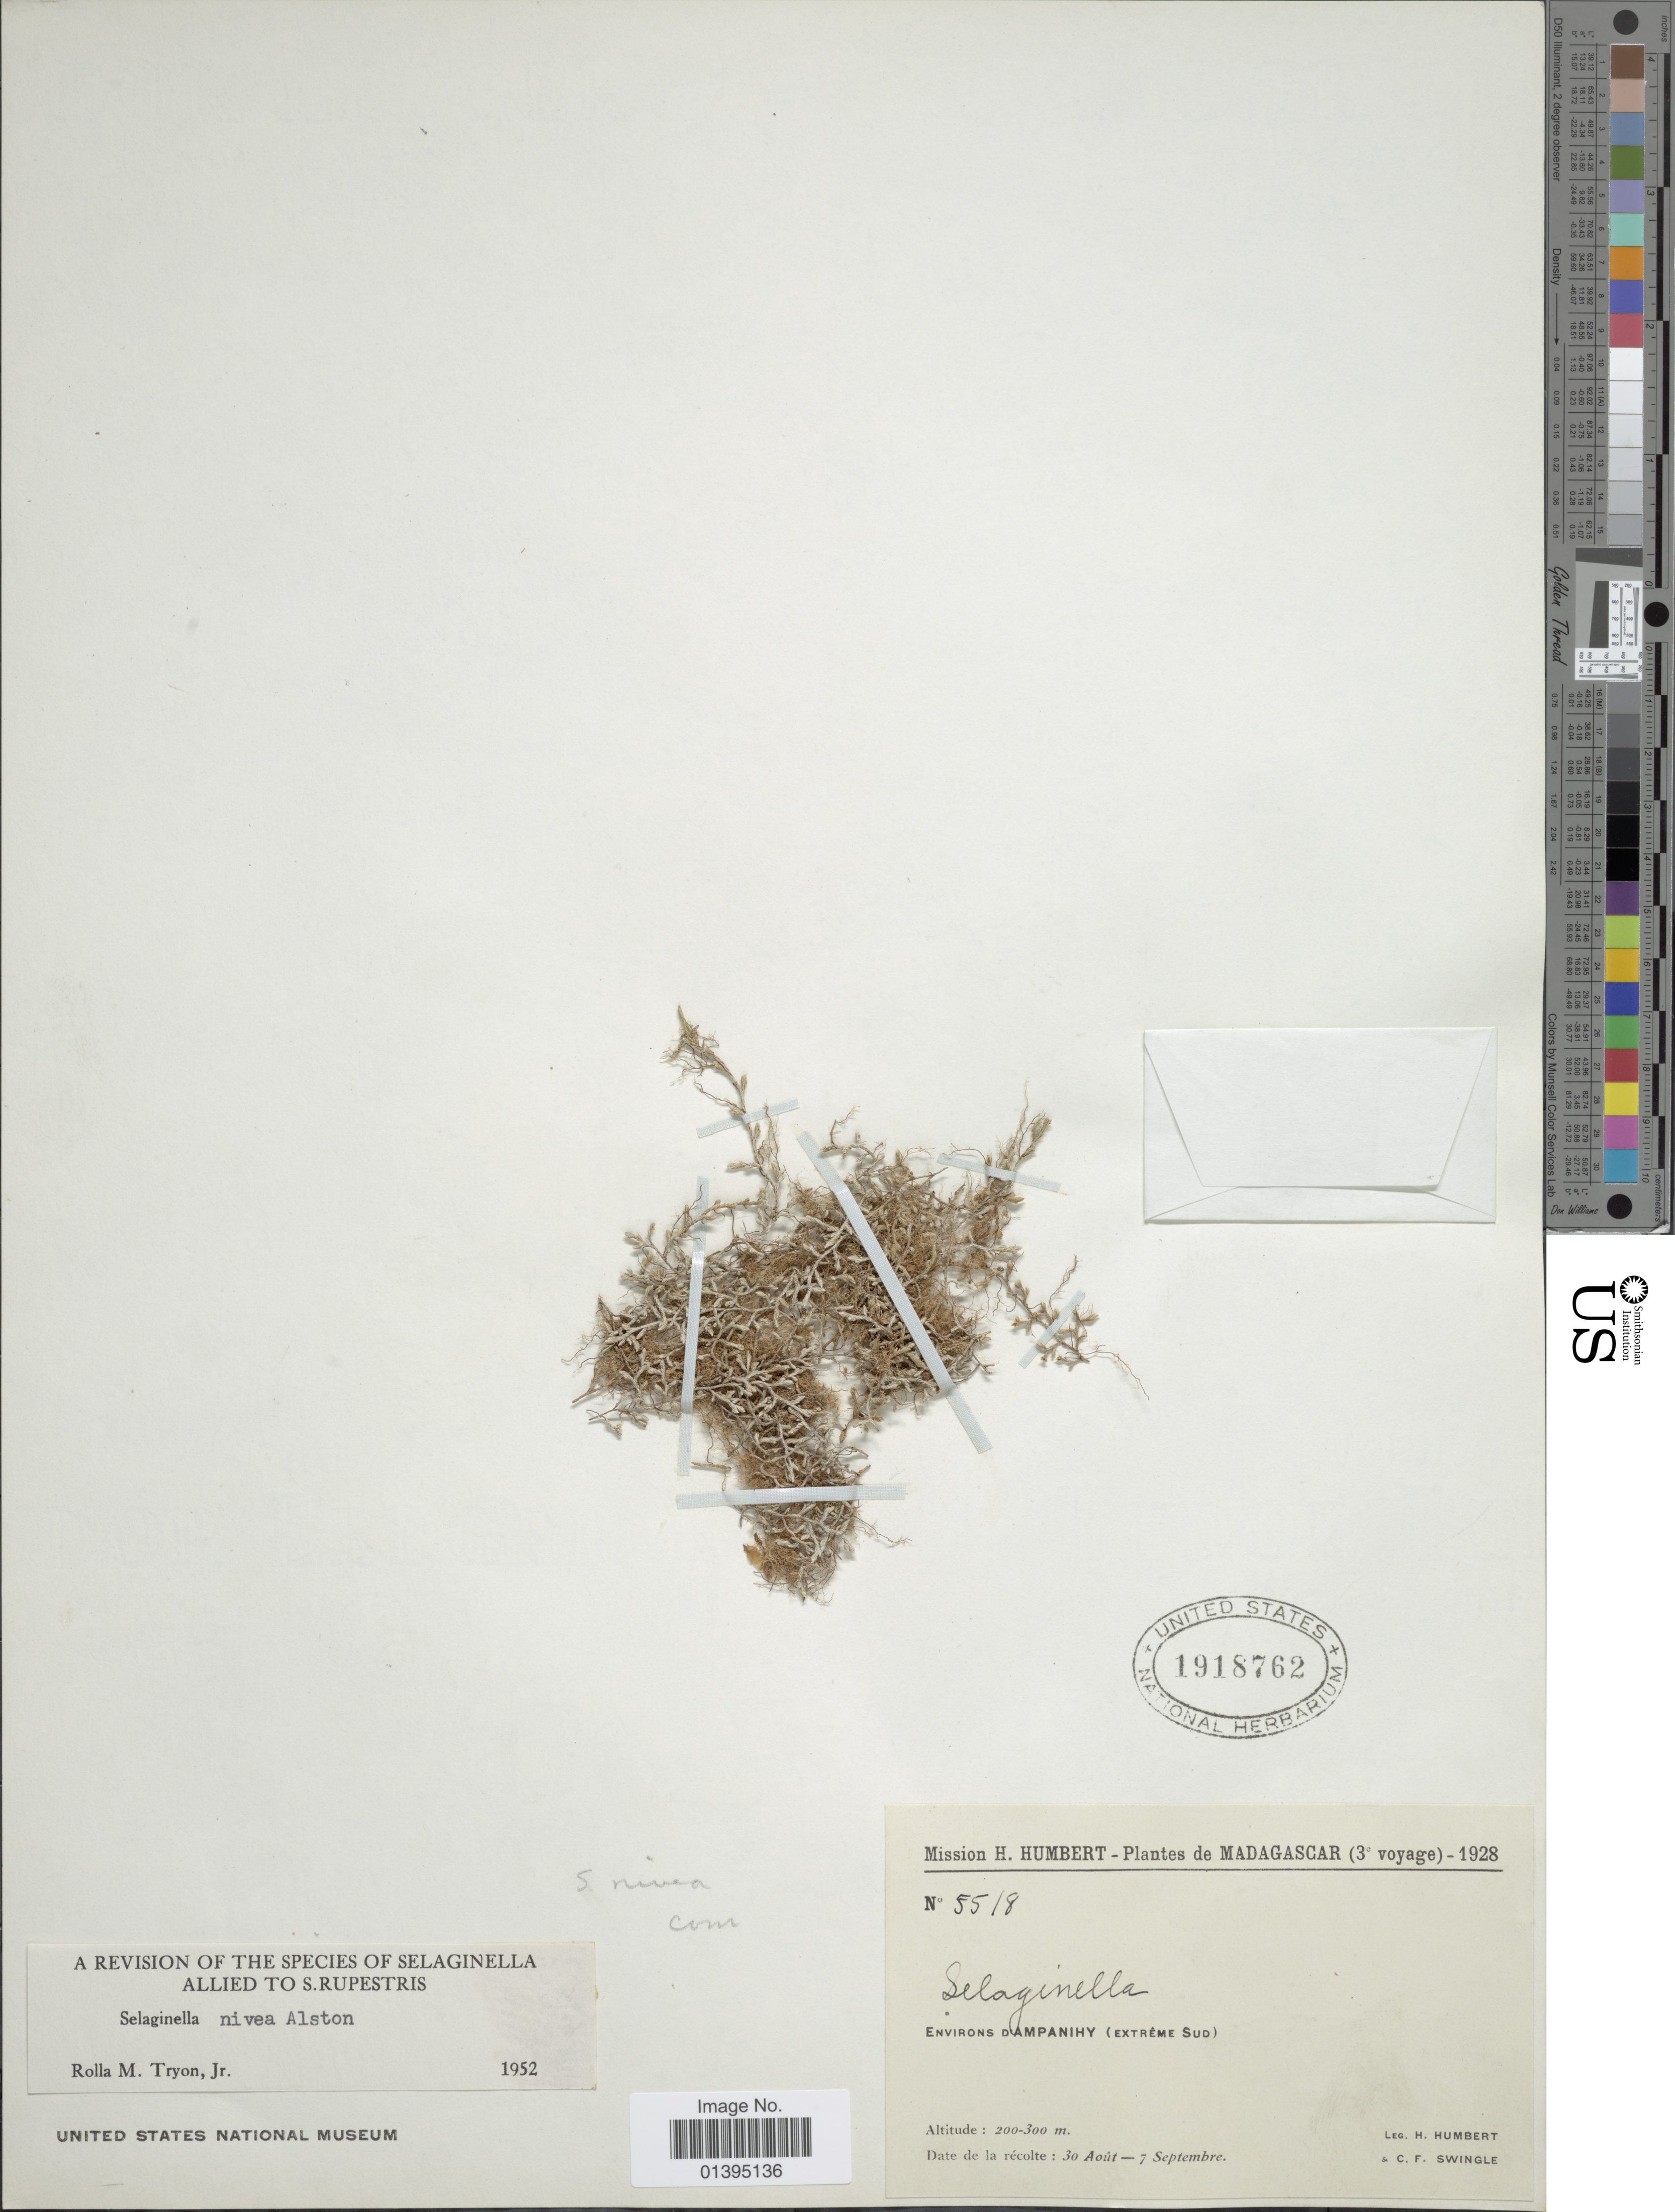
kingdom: Plantae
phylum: Tracheophyta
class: Lycopodiopsida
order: Selaginellales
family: Selaginellaceae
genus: Selaginella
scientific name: Selaginella nivea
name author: Alston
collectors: H. Humbert & C. Swingle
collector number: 5518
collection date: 1928-08-30/1928-09-07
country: Madagascar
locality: Enviorns d'Ampanihy (extreme Sud)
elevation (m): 200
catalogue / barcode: US 1918762